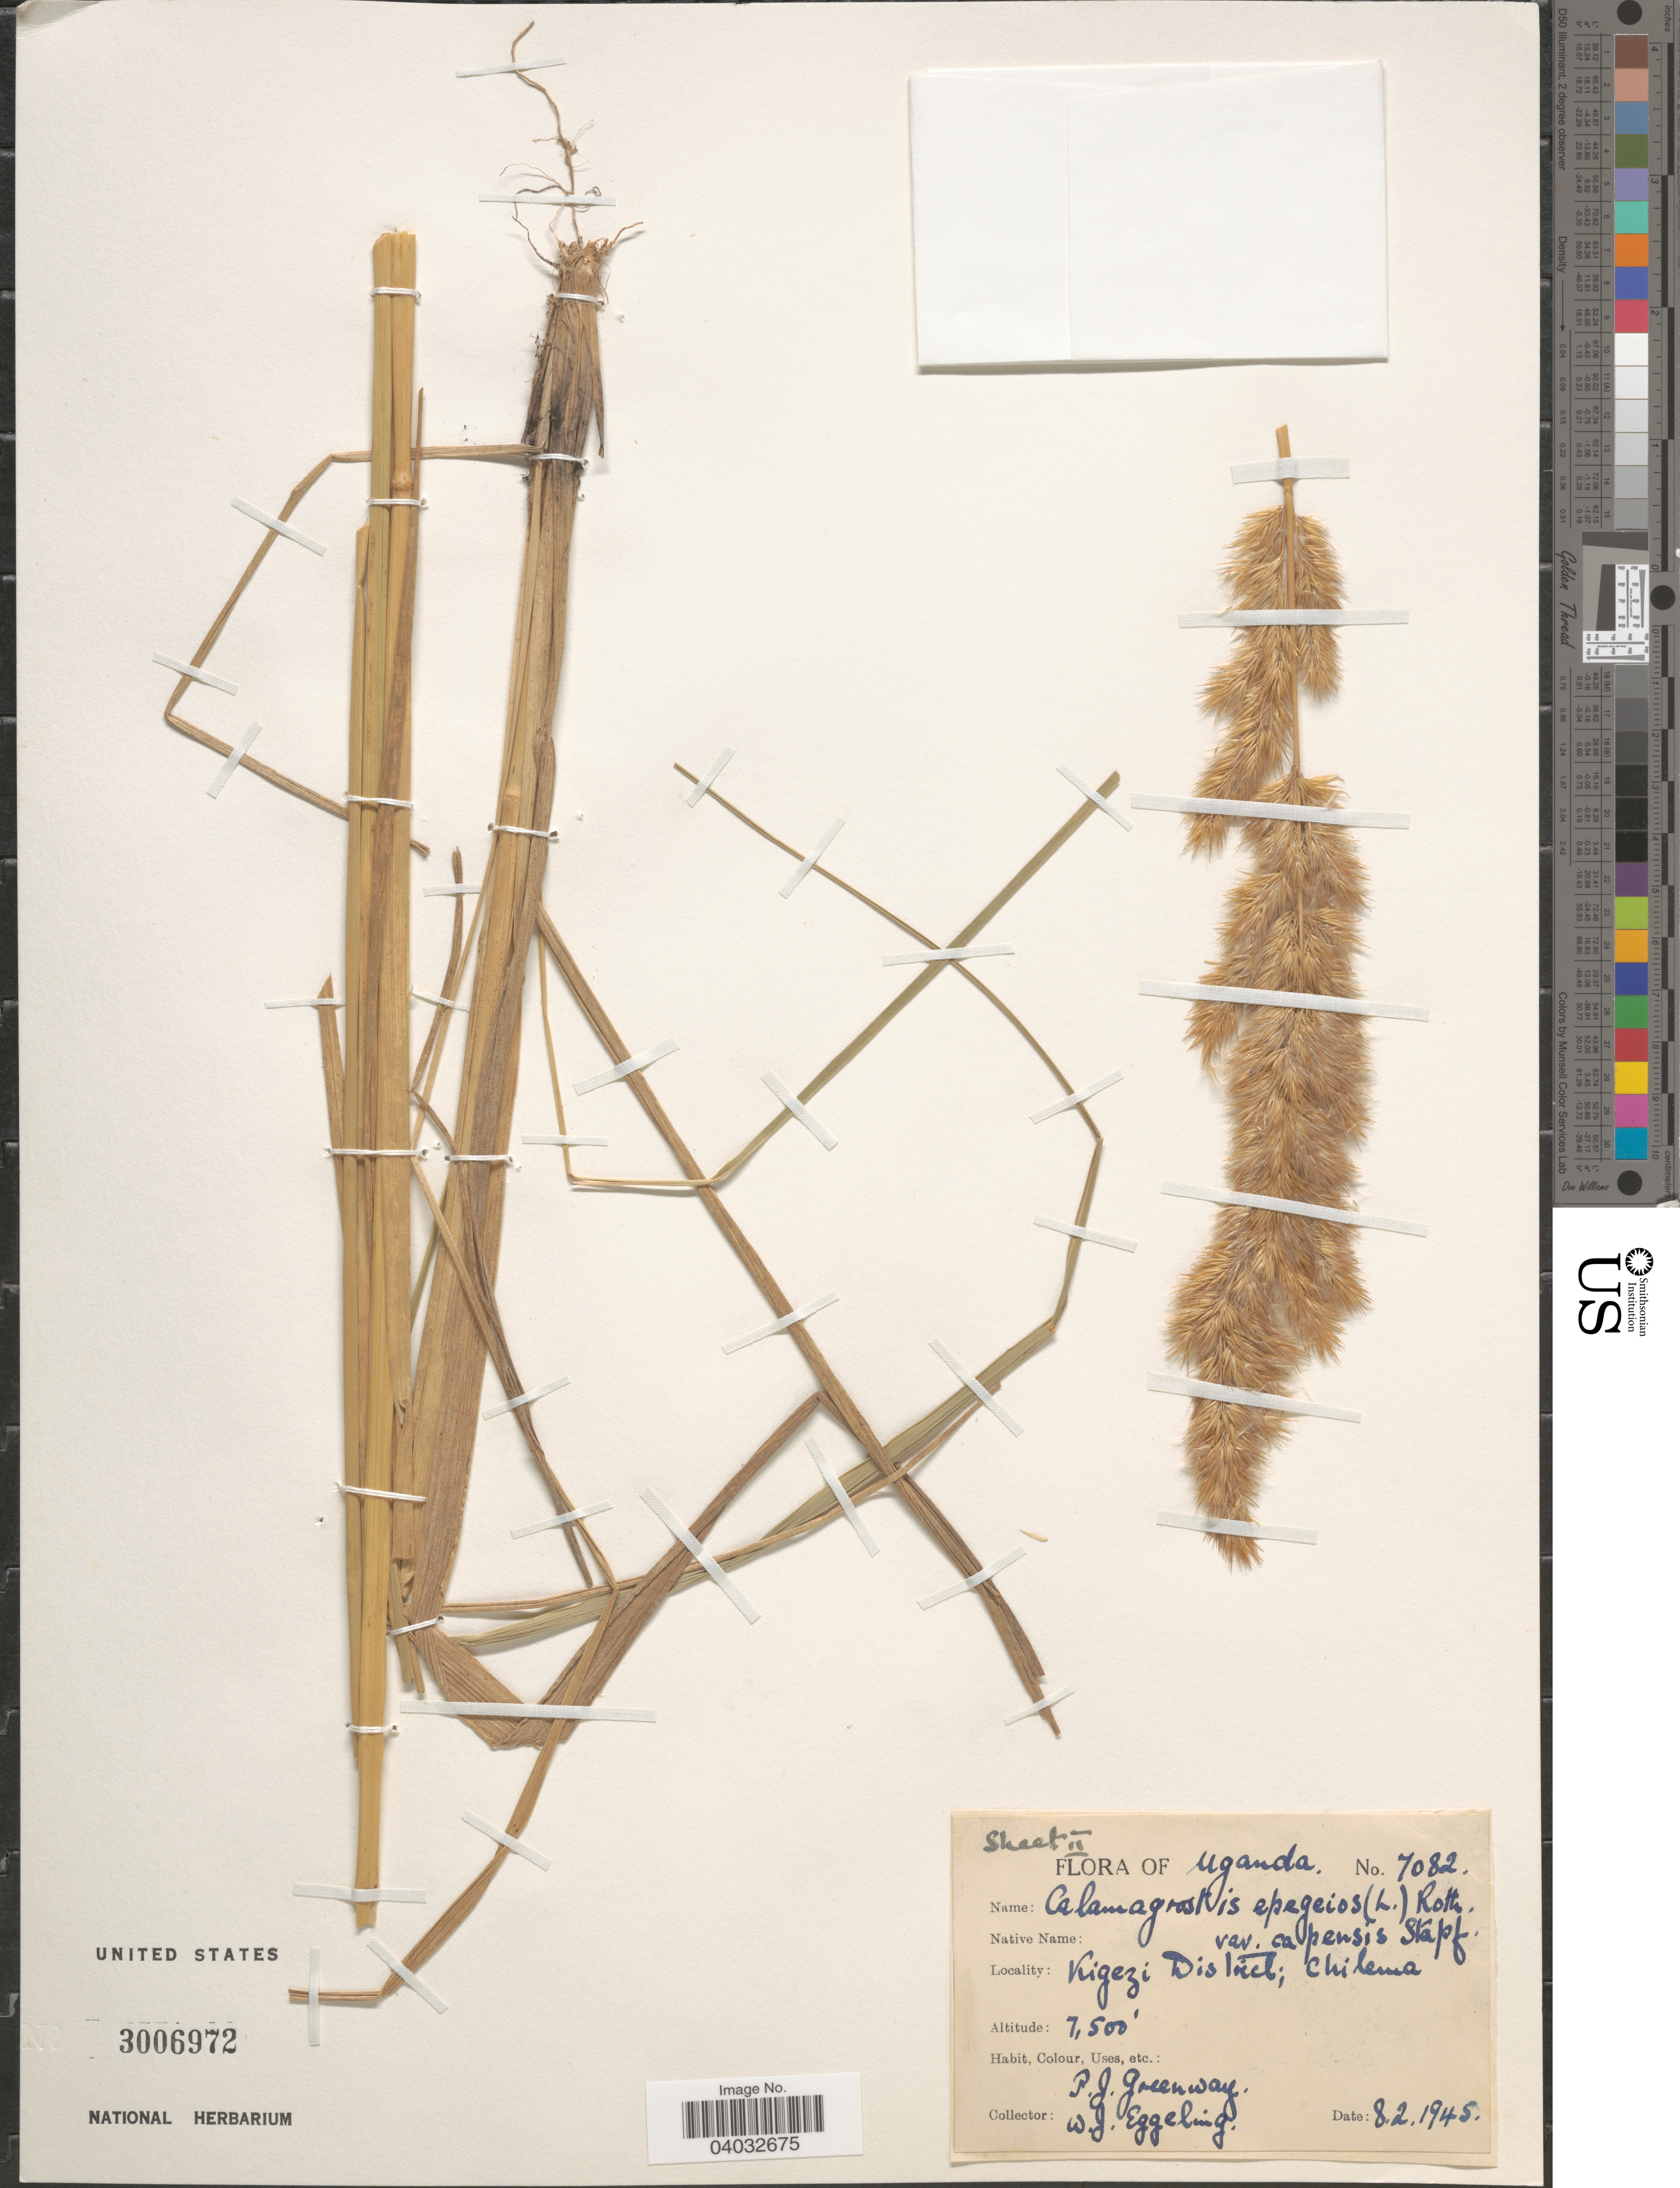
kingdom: Plantae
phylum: Tracheophyta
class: Liliopsida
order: Poales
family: Poaceae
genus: Calamagrostis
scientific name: Calamagrostis epigeios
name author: (L.) Roth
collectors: P. J. Greenway & W. Eggeling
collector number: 7082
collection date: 1945-02-08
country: Uganda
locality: Kigezi District; Chilema.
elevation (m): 2286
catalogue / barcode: US 3006972